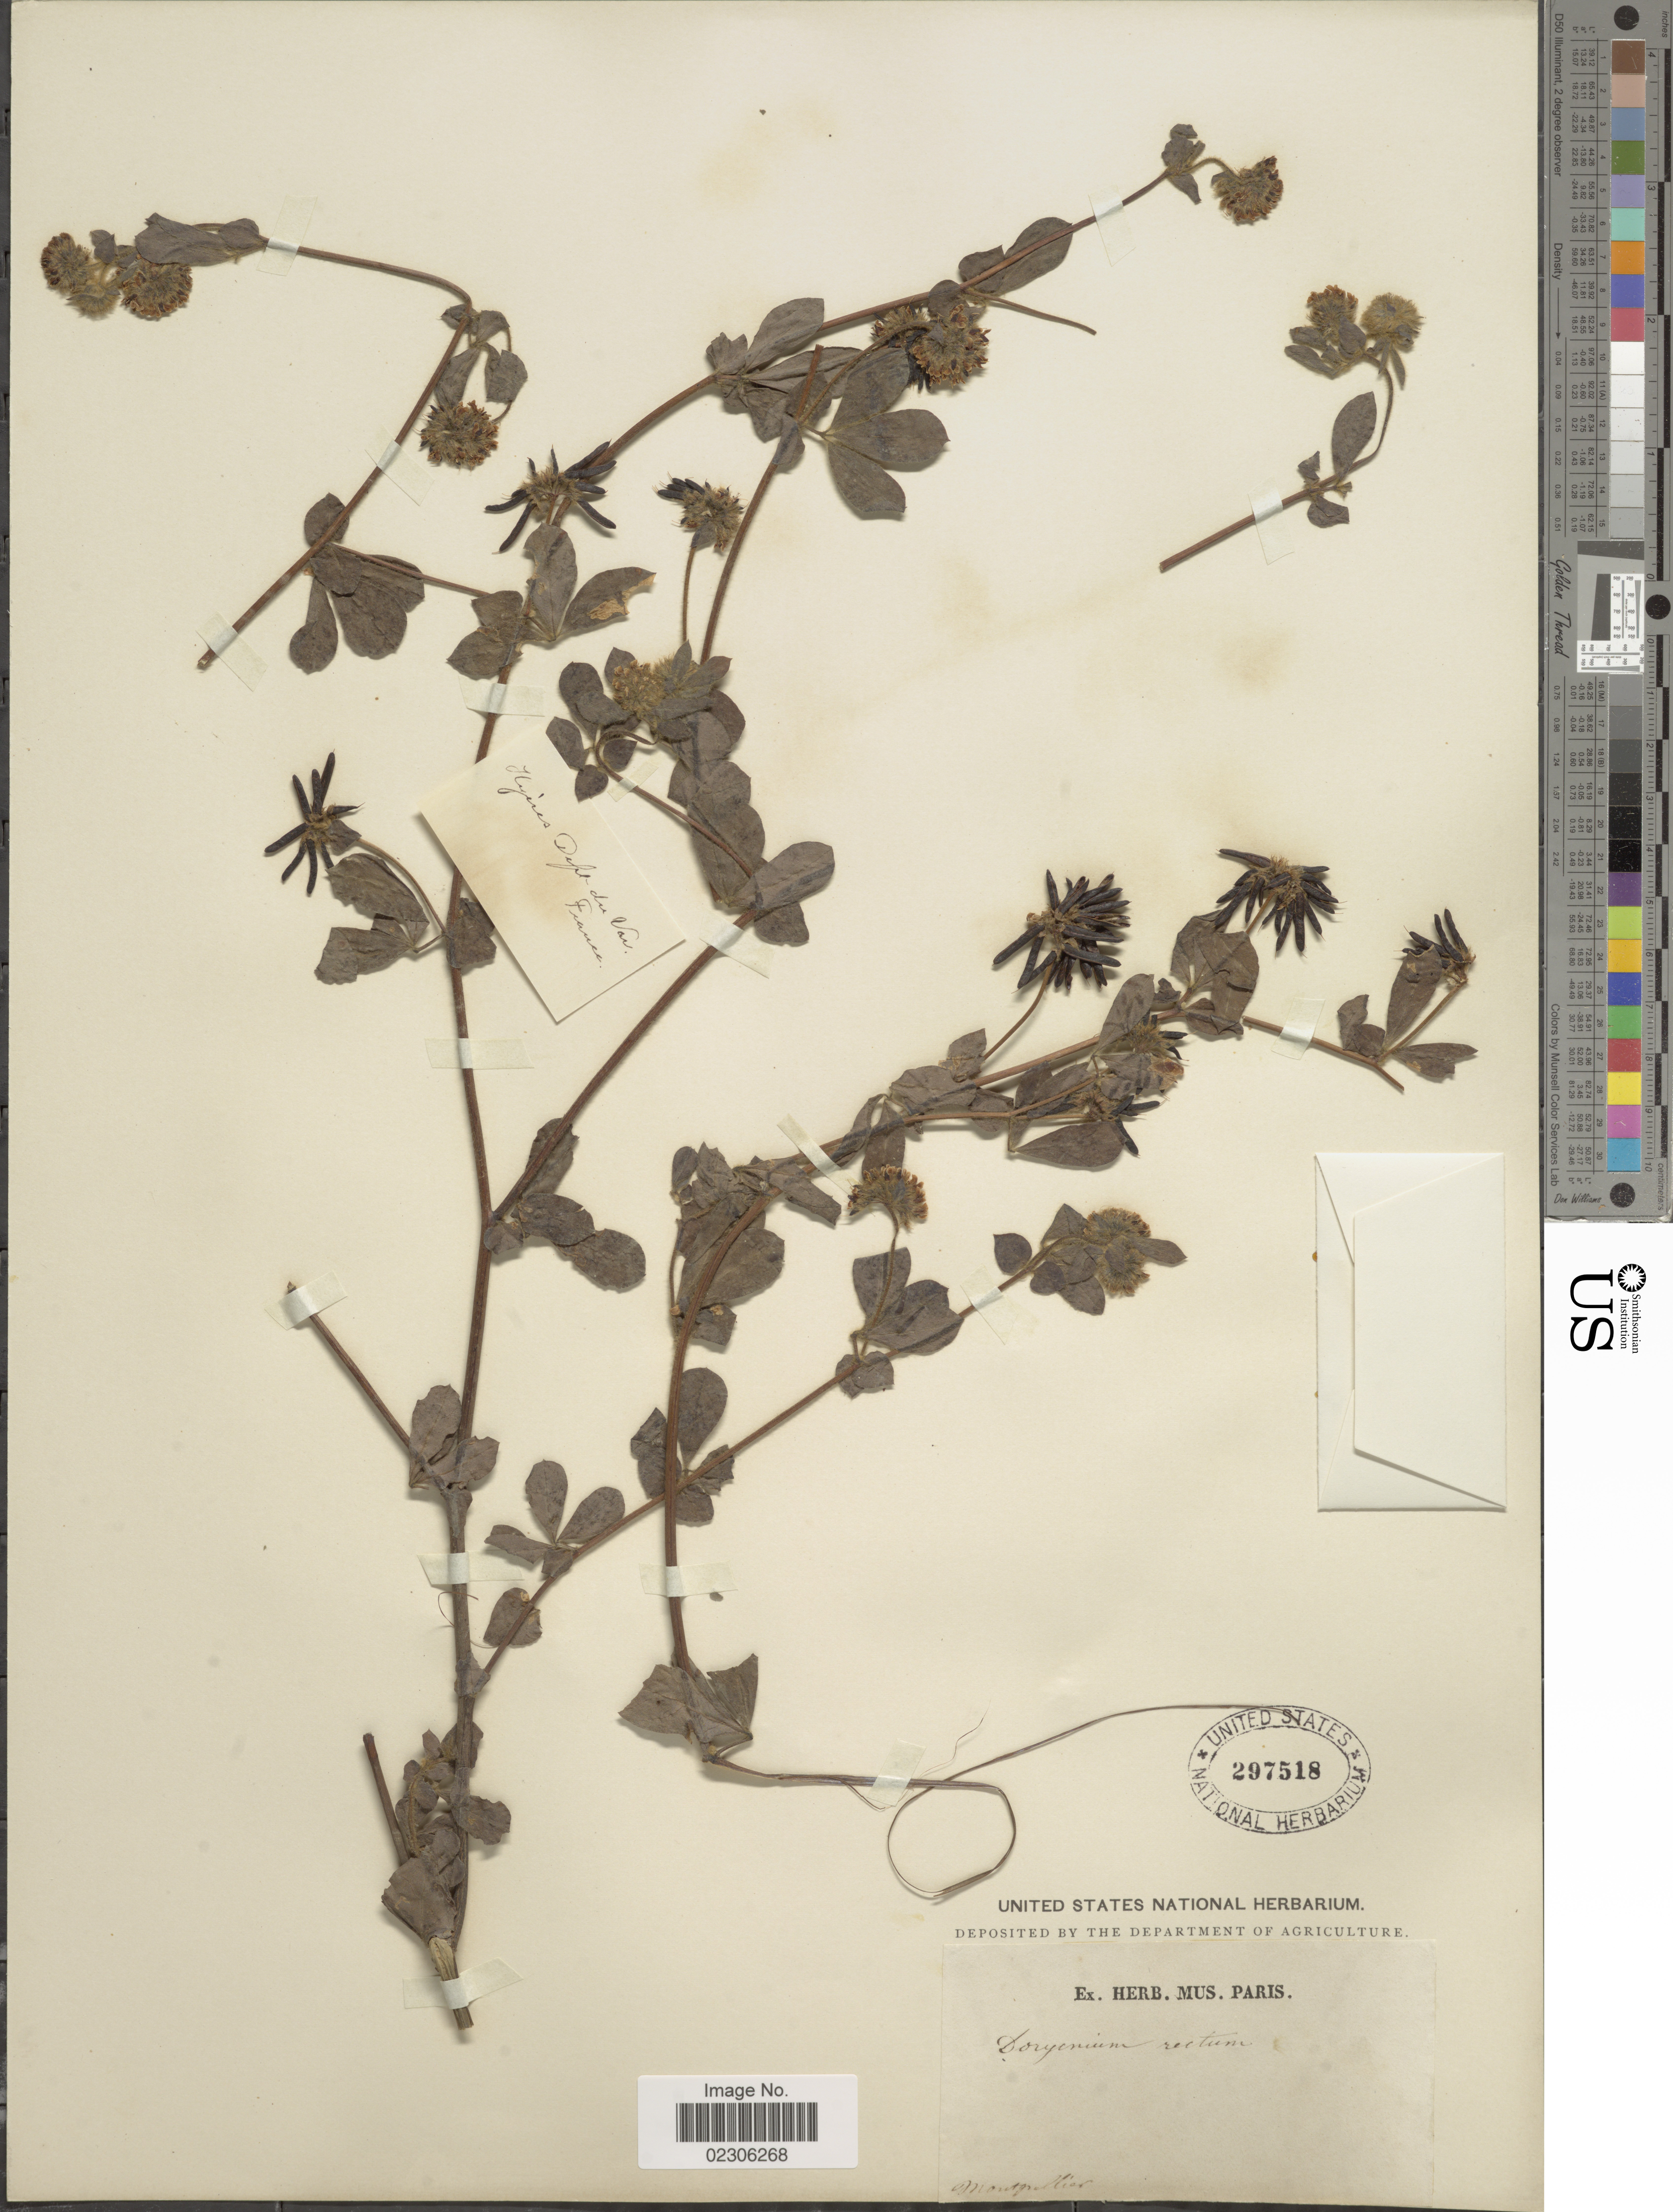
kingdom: Plantae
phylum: Tracheophyta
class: Magnoliopsida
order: Fabales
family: Fabaceae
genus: Dorycnium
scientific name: Dorycnium rectum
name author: (L.) Ser.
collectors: ex herb. Mus. Paris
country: France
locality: Montpellier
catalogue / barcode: US 297518